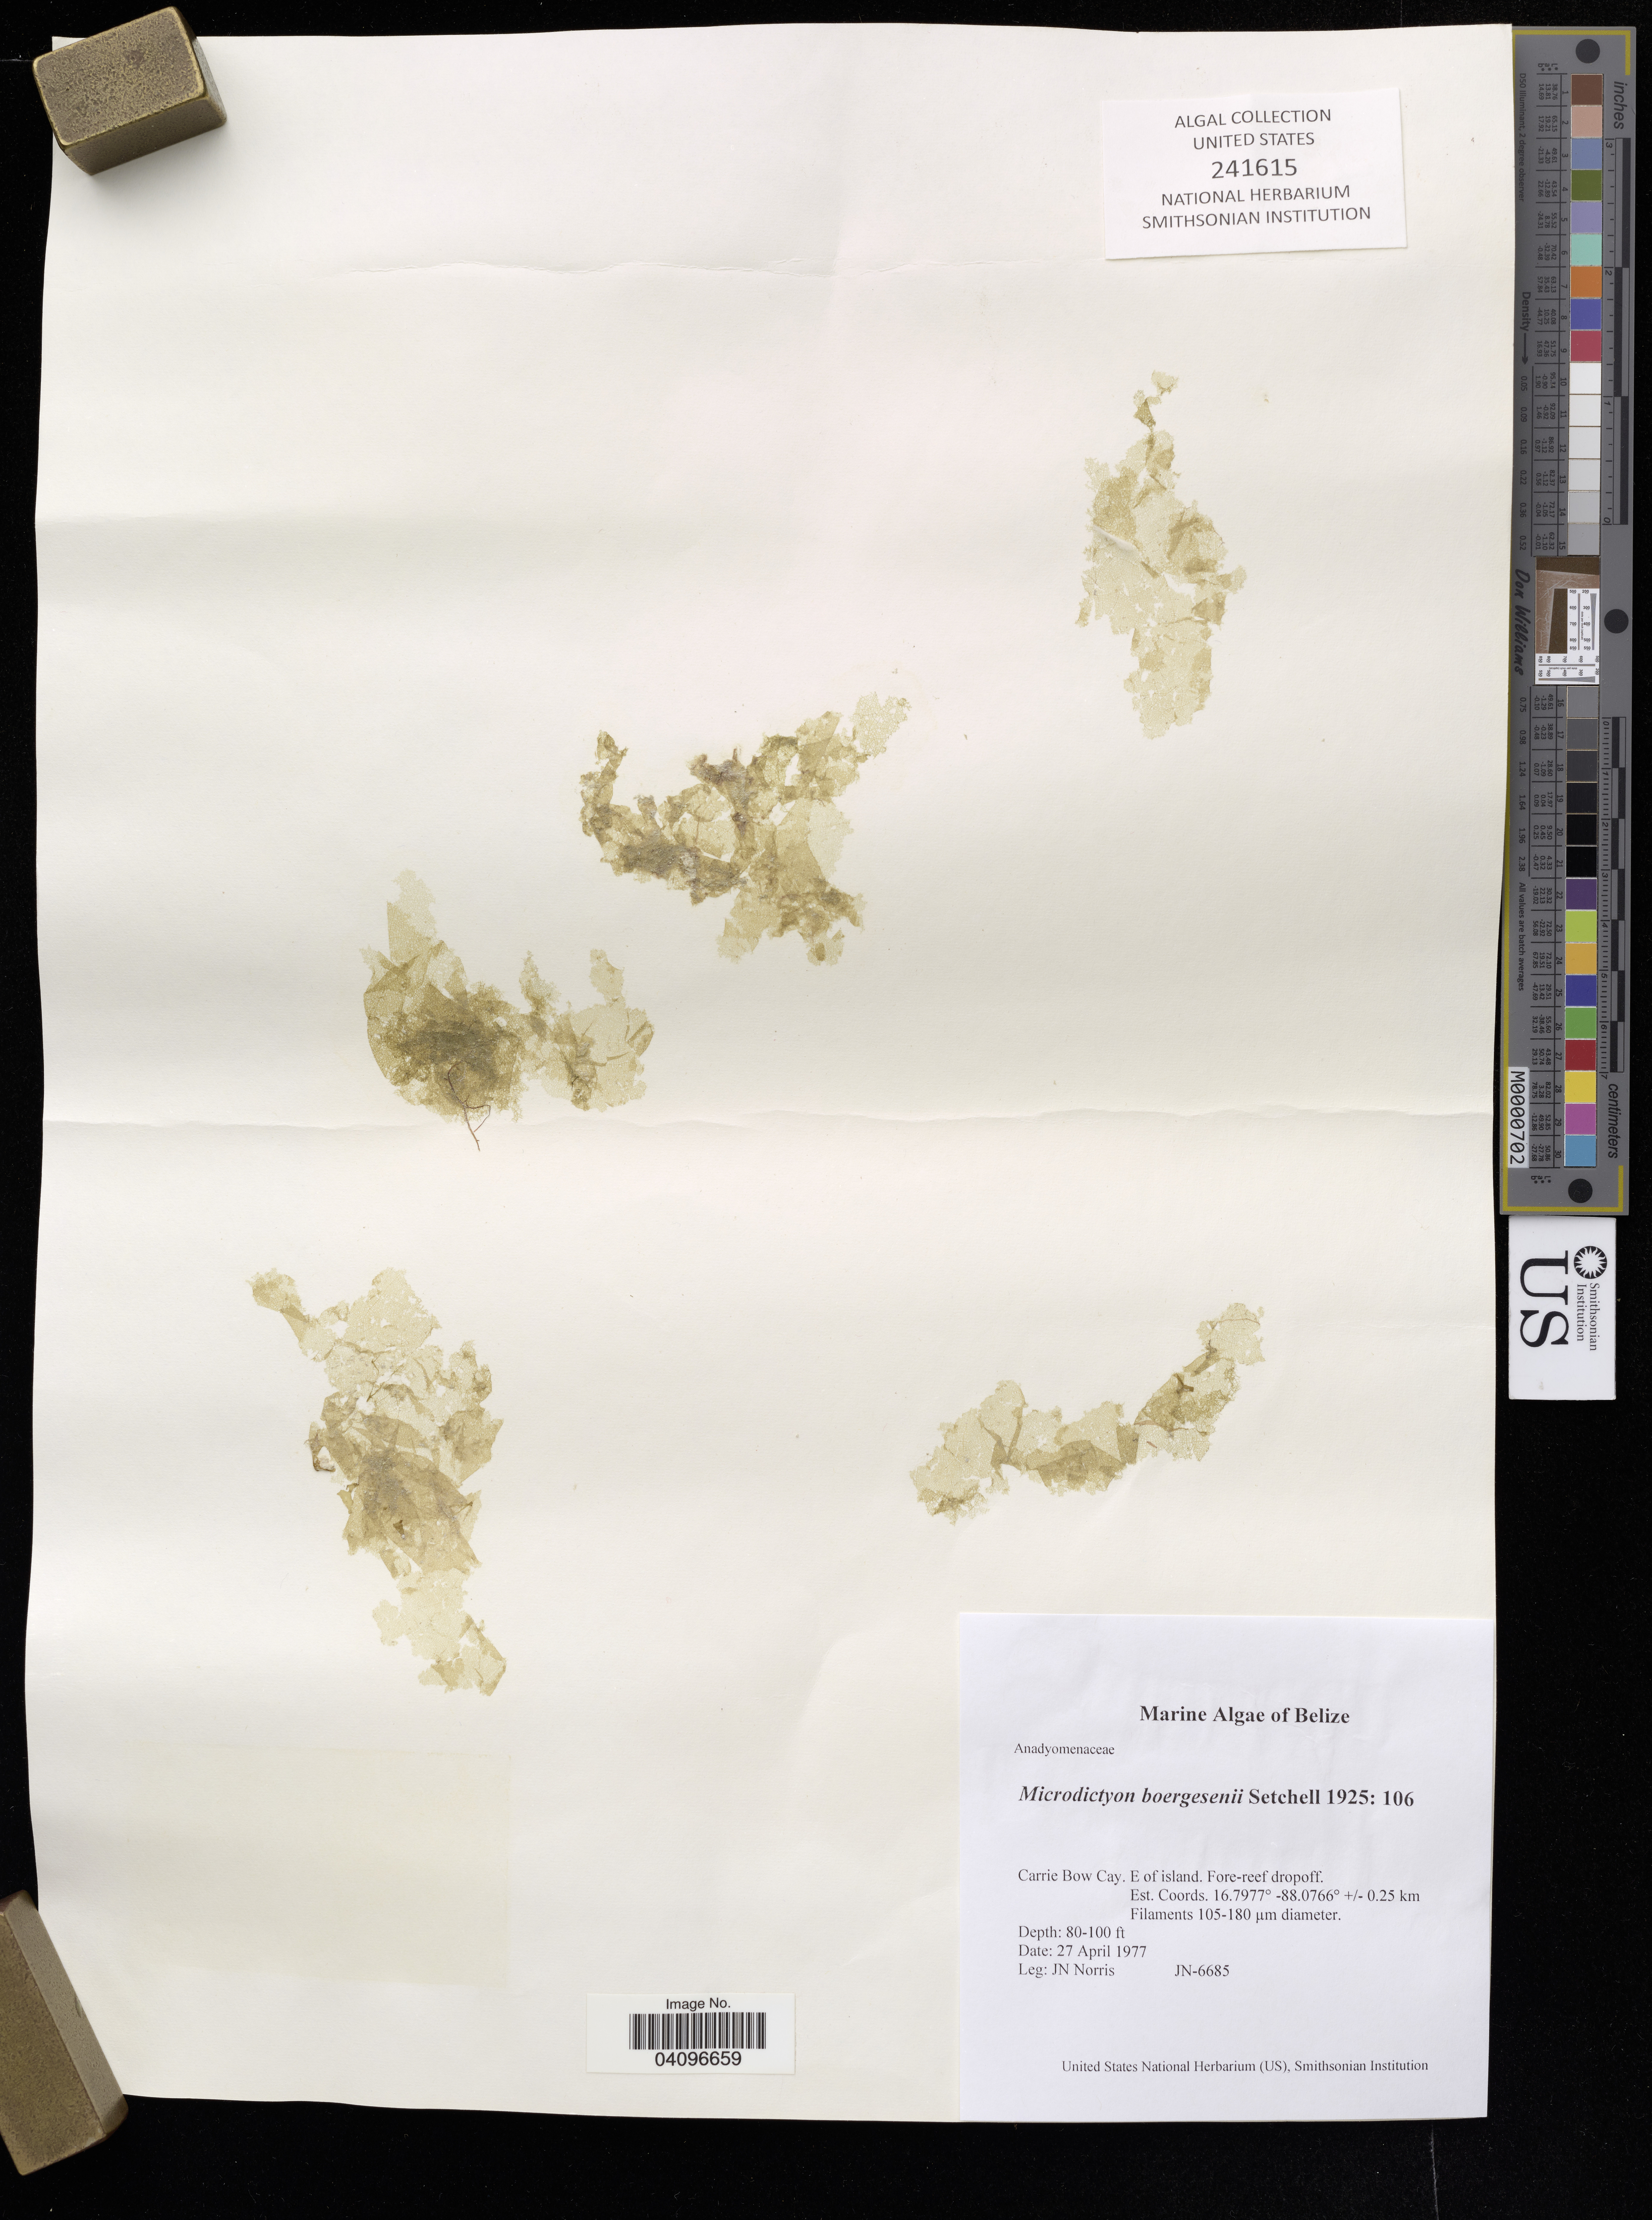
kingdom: Plantae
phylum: Chlorophyta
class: Ulvophyceae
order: Cladophorales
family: Anadyomenaceae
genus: Microdictyon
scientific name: Microdictyon boergesenii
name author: Setch.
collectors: J. N. Norris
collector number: JN-6685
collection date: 1977-04-27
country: Belize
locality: Carrie Bow Cay. E of island. Fore-reef dropoff. +/- 0.25 km.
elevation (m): -24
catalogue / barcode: US 241615